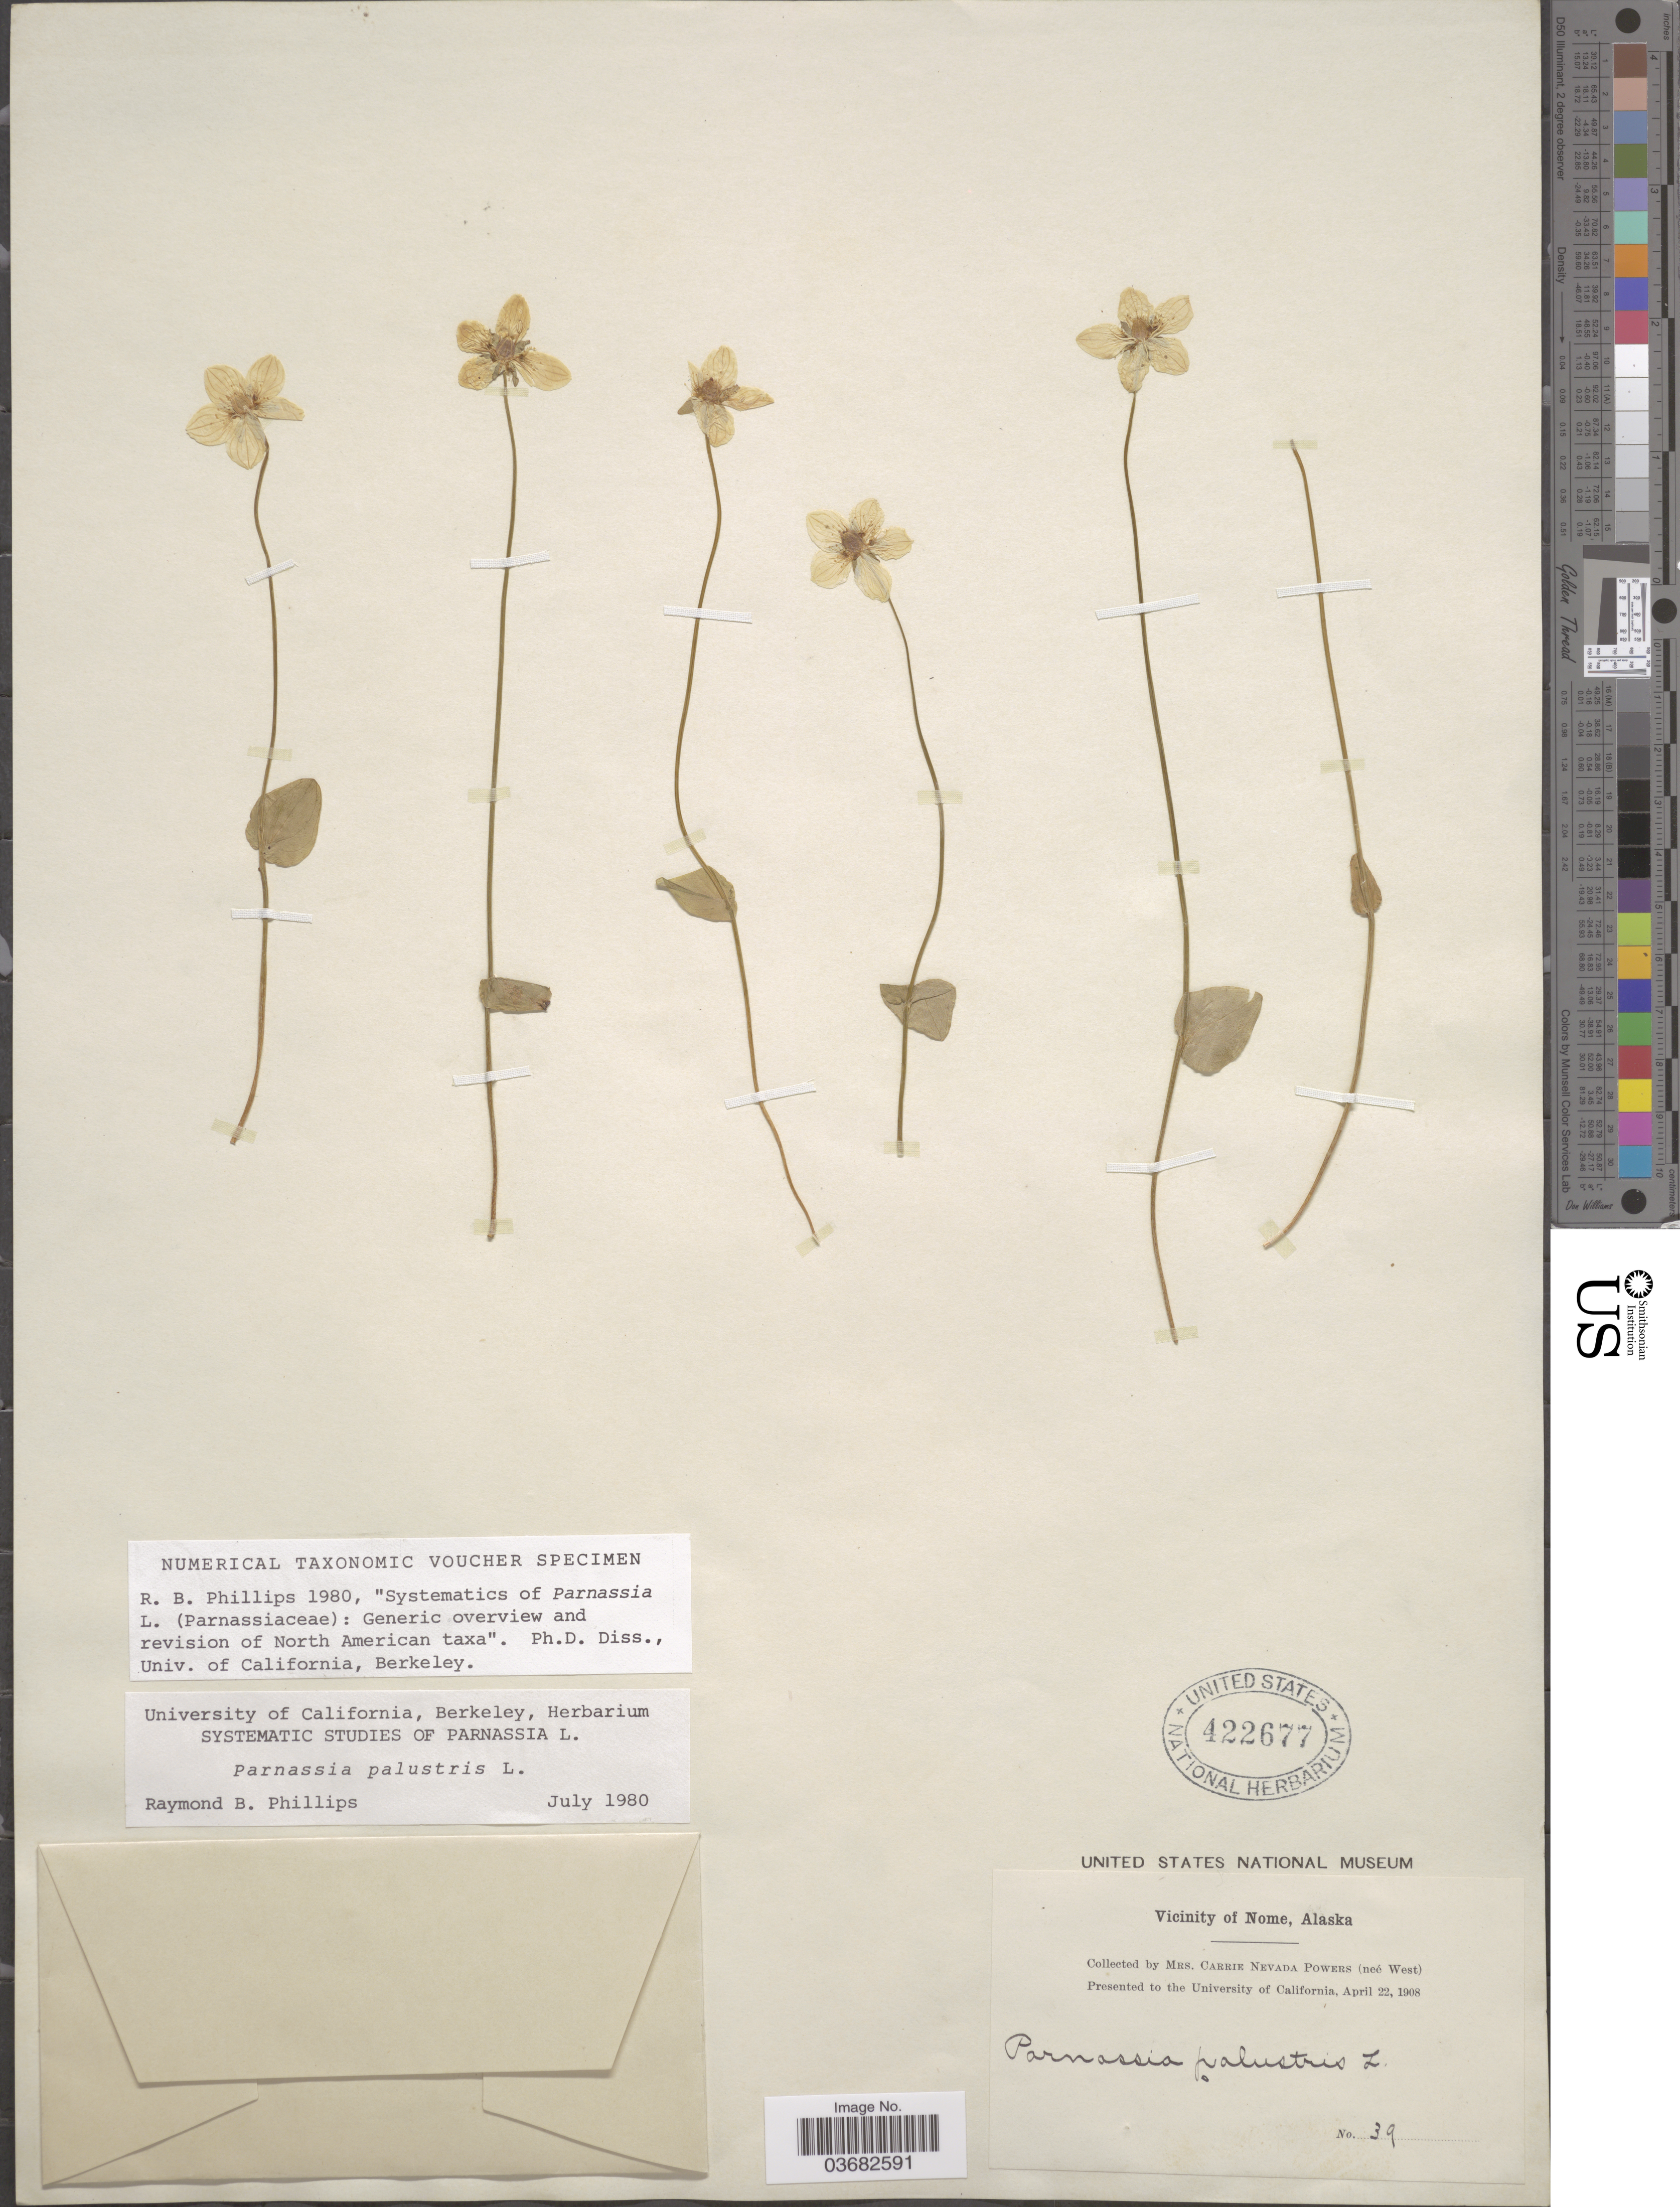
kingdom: Plantae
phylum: Tracheophyta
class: Magnoliopsida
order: Celastrales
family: Parnassiaceae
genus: Parnassia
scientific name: Parnassia palustris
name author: L.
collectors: C. Powers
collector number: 39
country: United States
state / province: Alaska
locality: Vicinity of Nome.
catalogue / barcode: US 422677